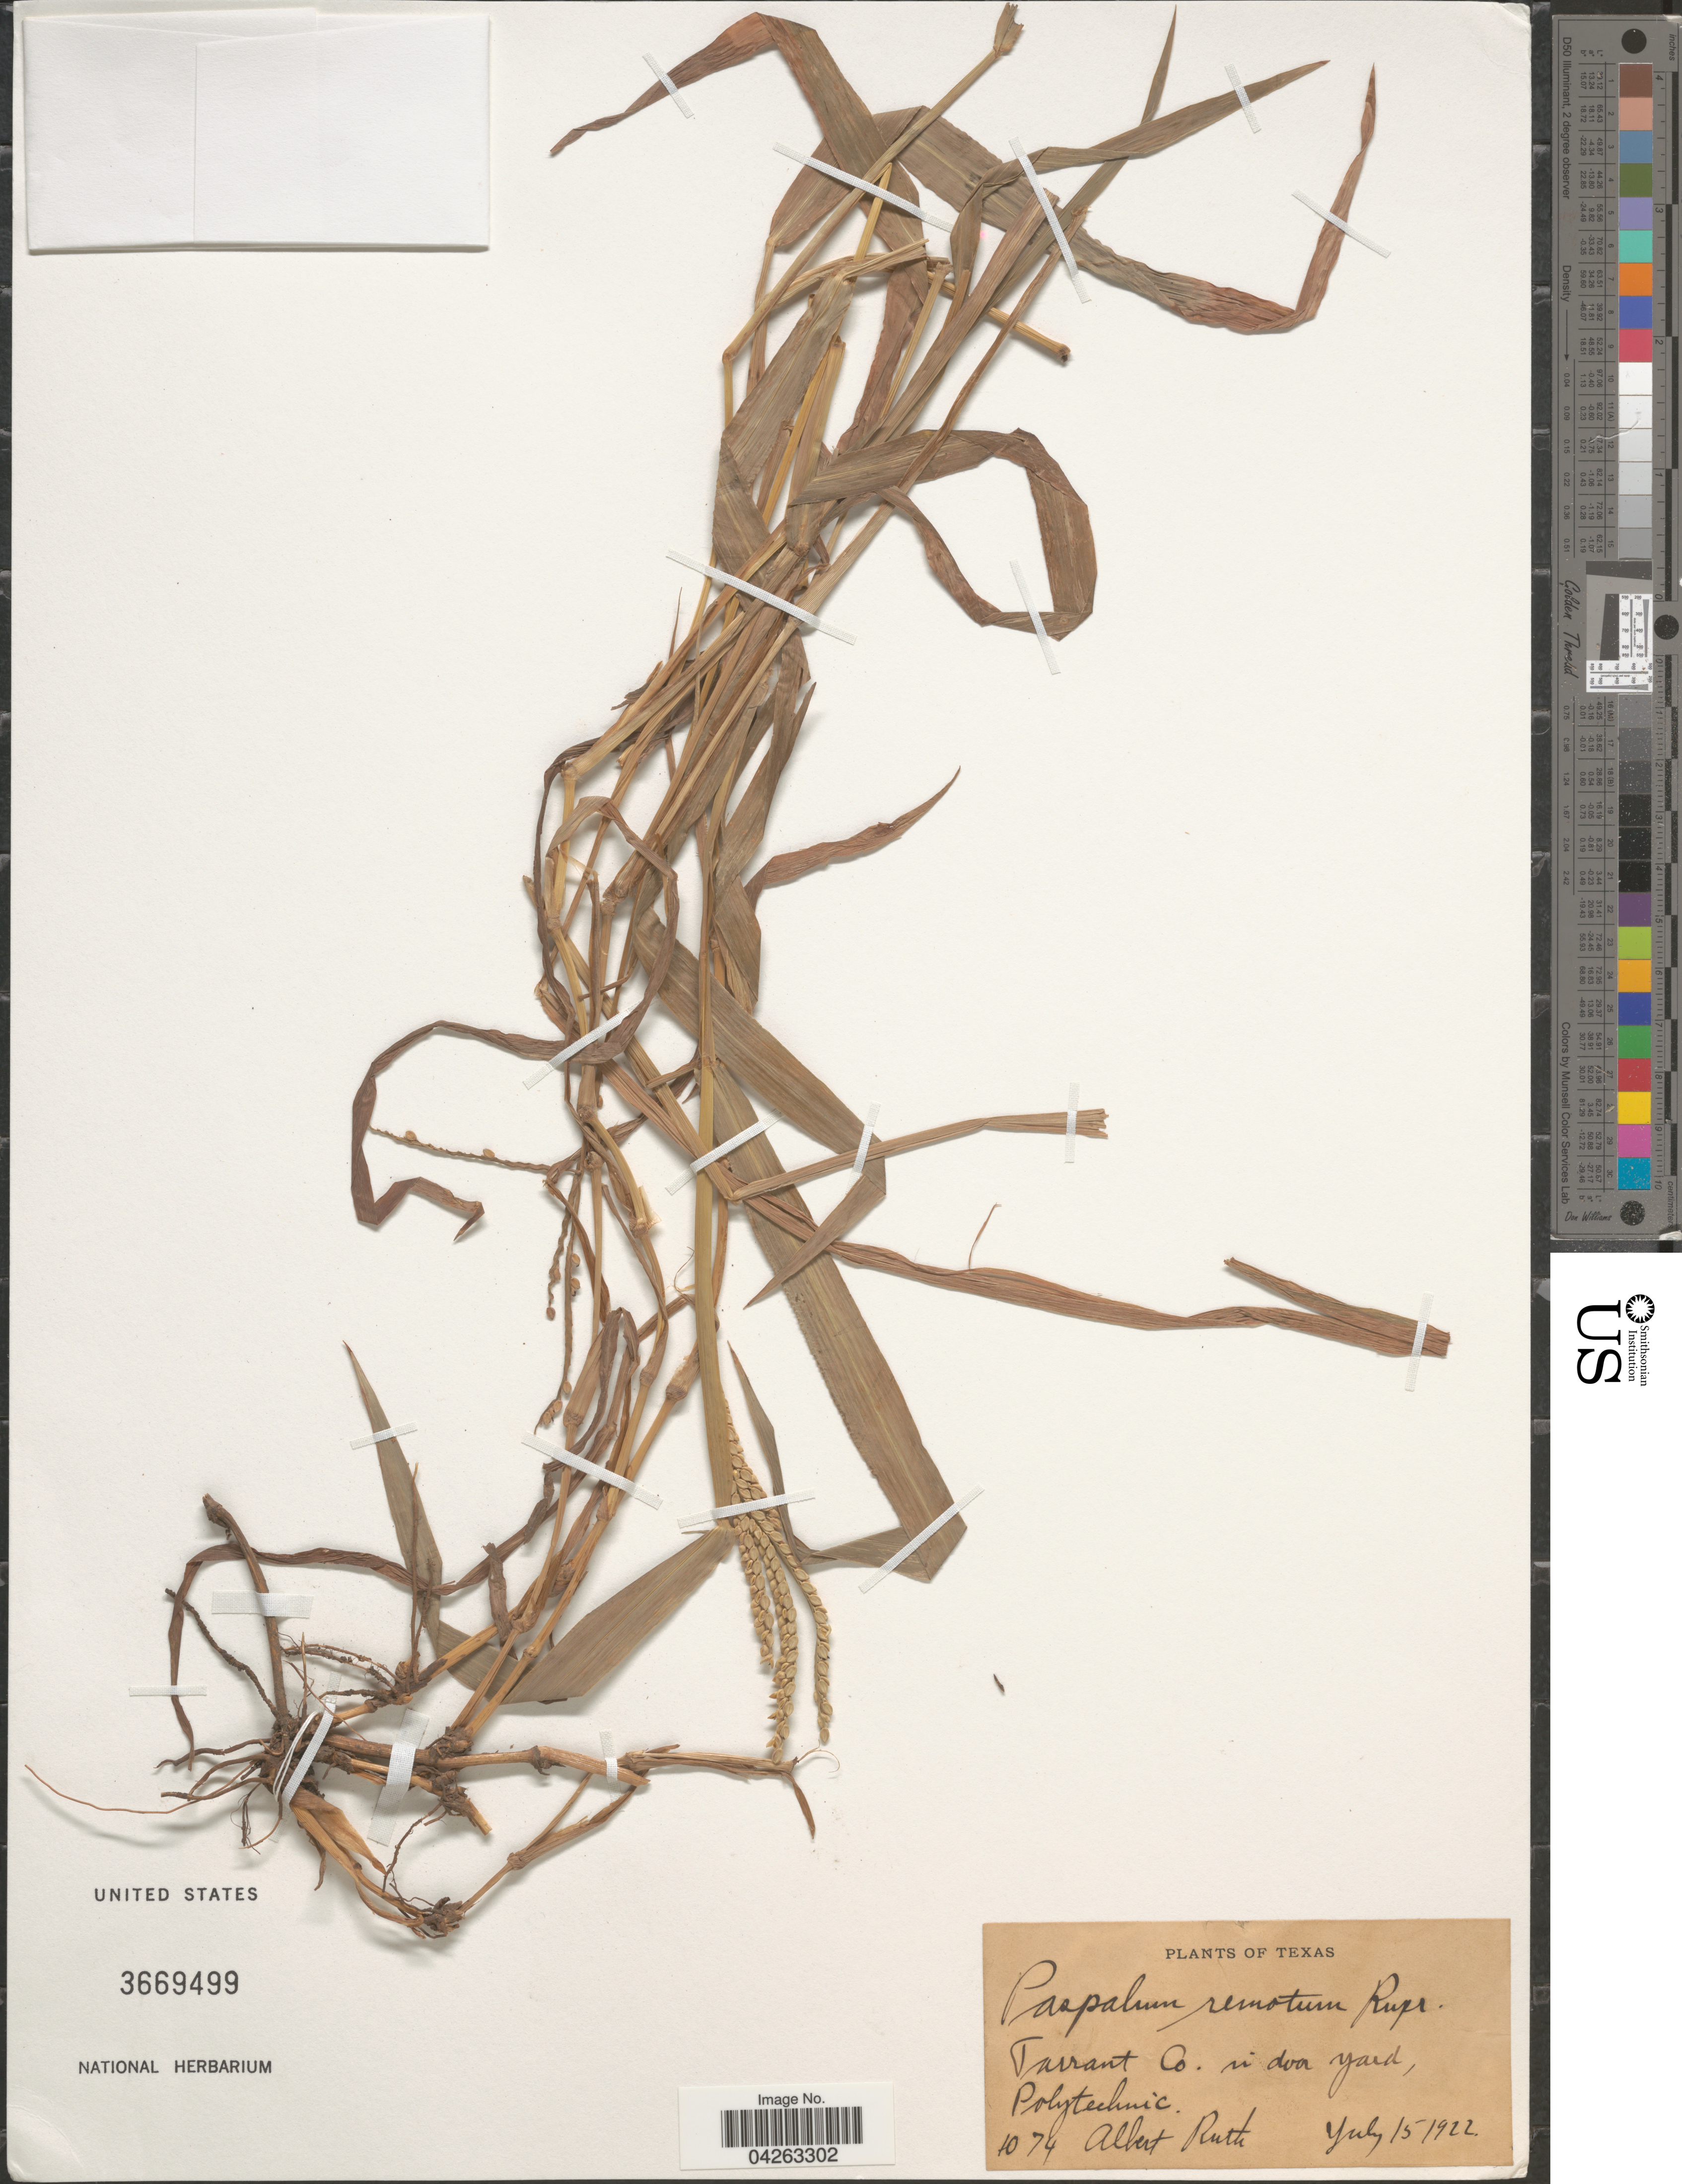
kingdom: Plantae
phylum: Tracheophyta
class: Liliopsida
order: Poales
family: Poaceae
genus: Paspalum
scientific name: Paspalum remotum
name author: J. Rémy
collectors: A. Ruth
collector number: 1074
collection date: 1922-07-15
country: United States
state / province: Texas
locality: Tarrant Co. in door yard.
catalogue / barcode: US 3669499